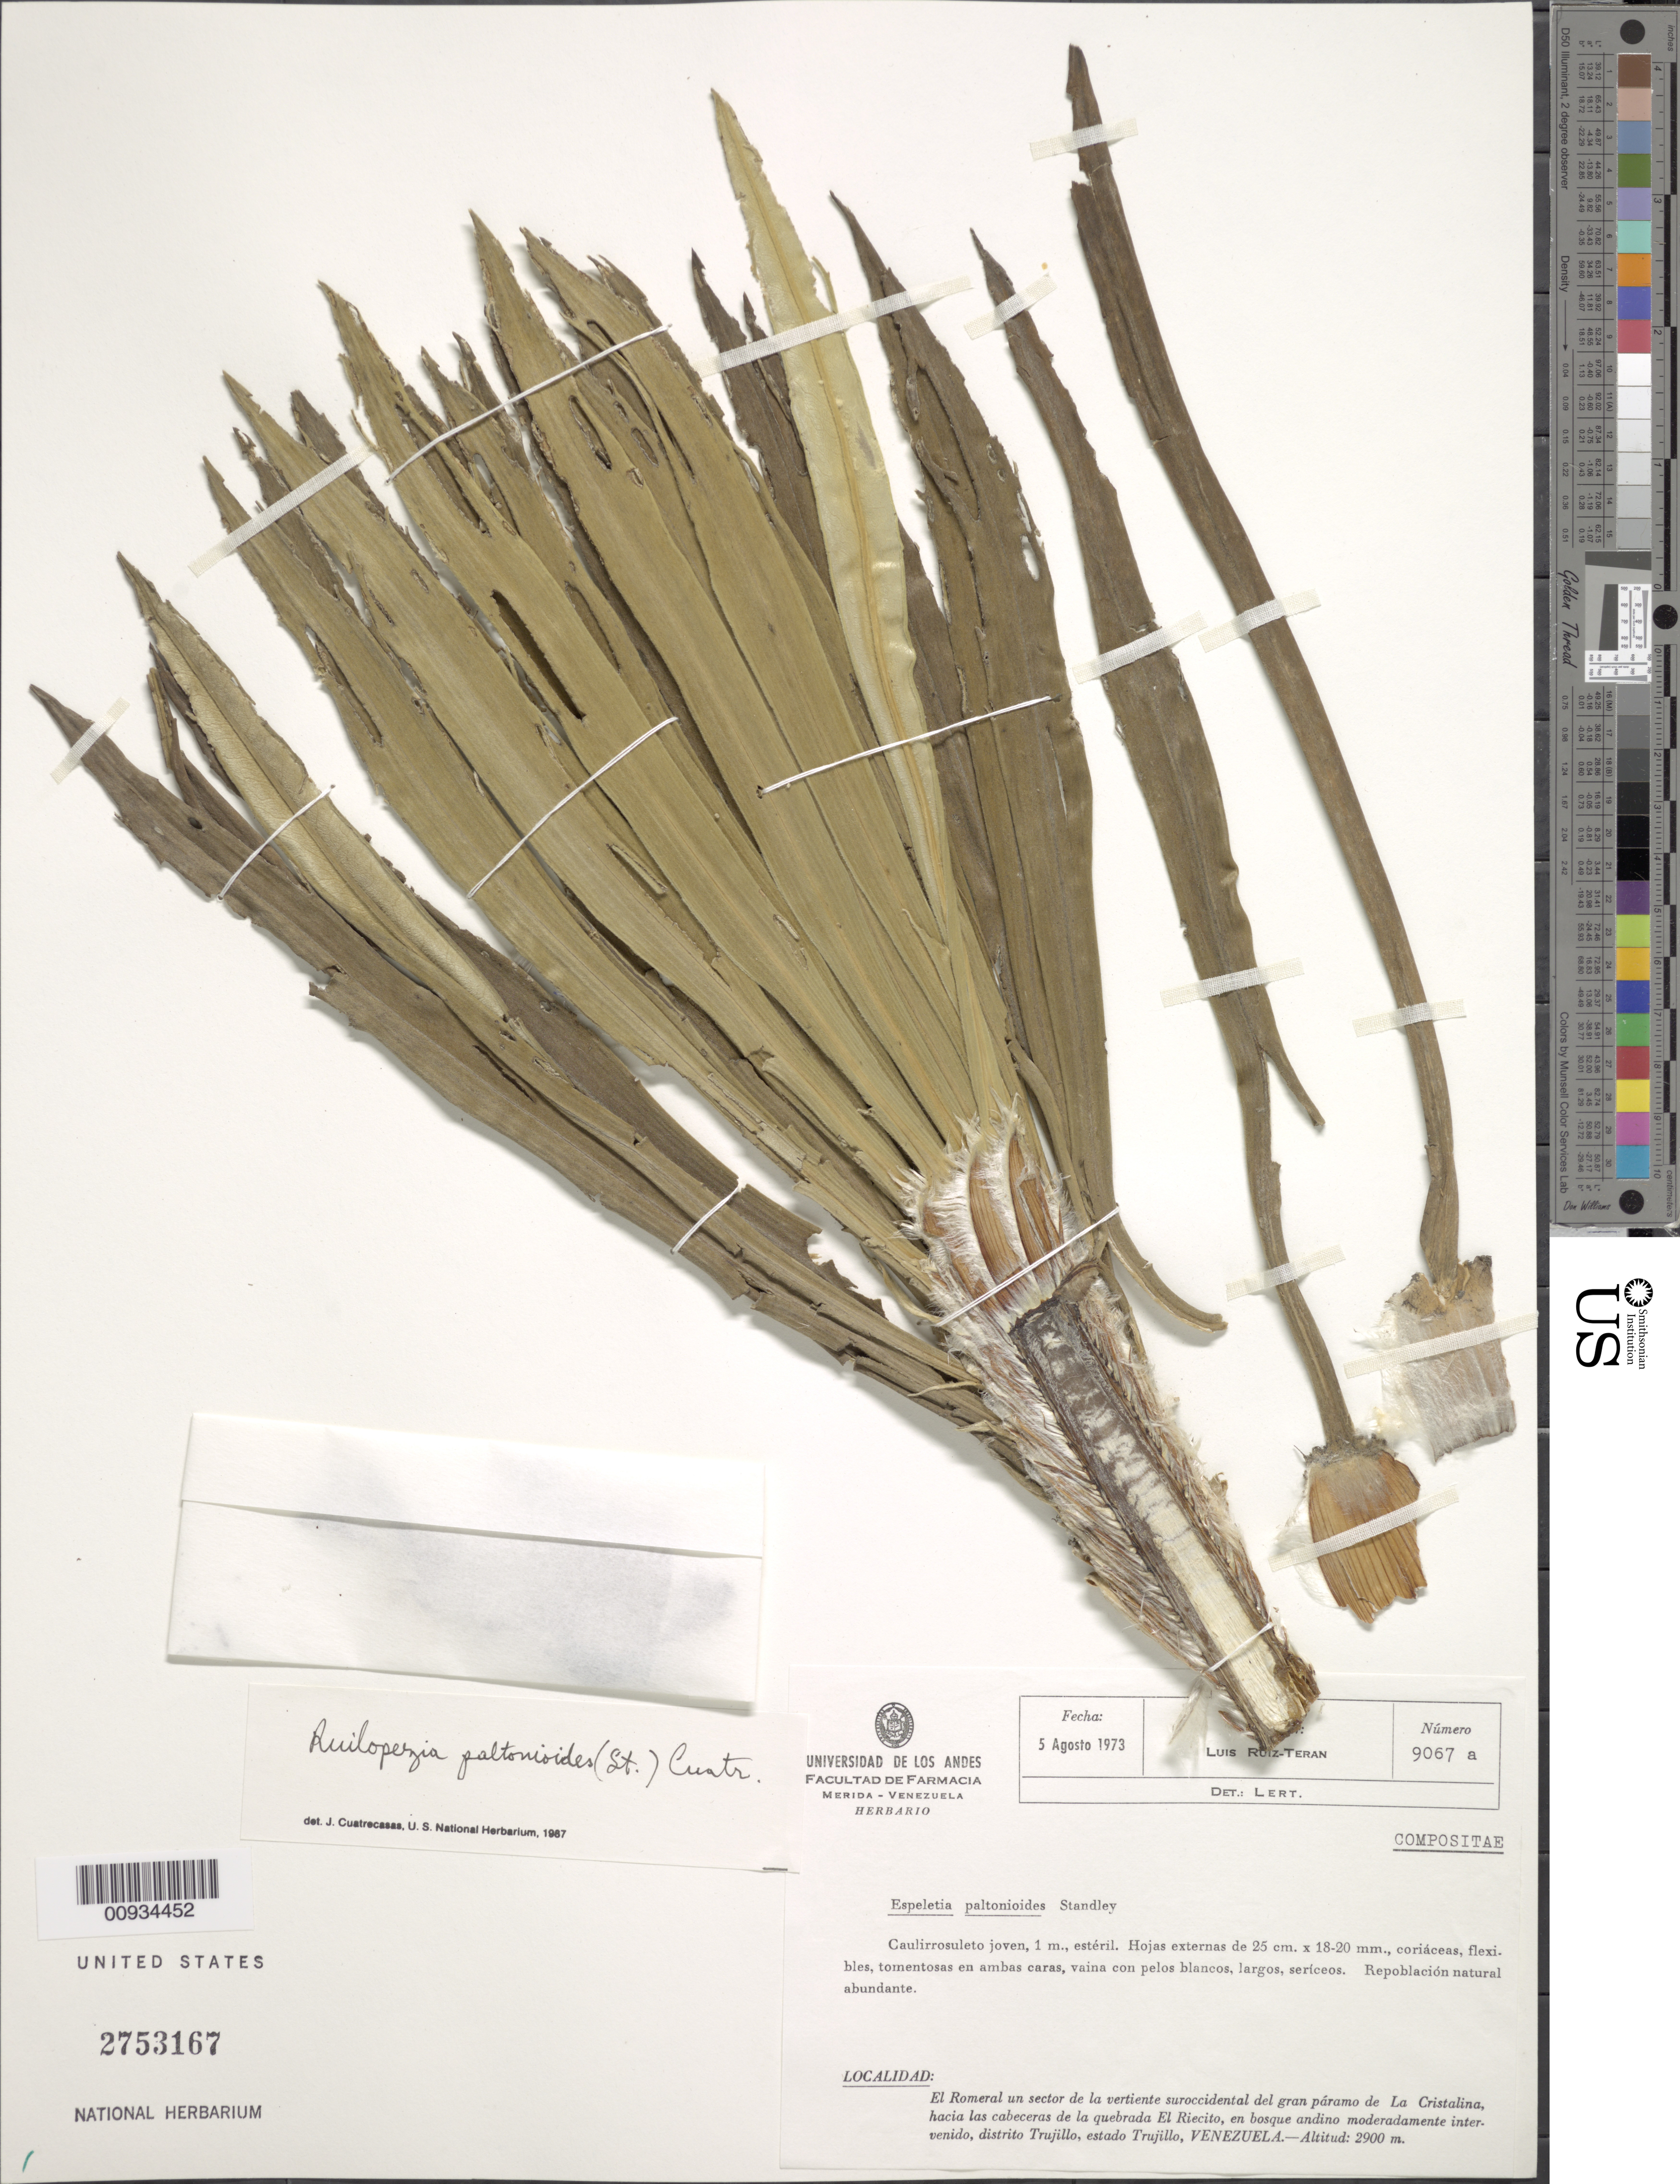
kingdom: Plantae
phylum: Tracheophyta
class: Magnoliopsida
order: Asterales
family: Asteraceae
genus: Ruilopezia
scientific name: Ruilopezia paltonioides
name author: (Standl.) Cuatrec.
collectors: L. E. Ruíz-Terán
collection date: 1973-08-05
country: Venezuela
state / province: Trujillo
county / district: Trujillo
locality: El Romeral un sector de la vertiente del gran páramo de La Cristalina, Hacia las cabeceras de la quebrada El Riecito, en bosque andino moderadamente intervenido.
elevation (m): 2900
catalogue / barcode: US 2753167